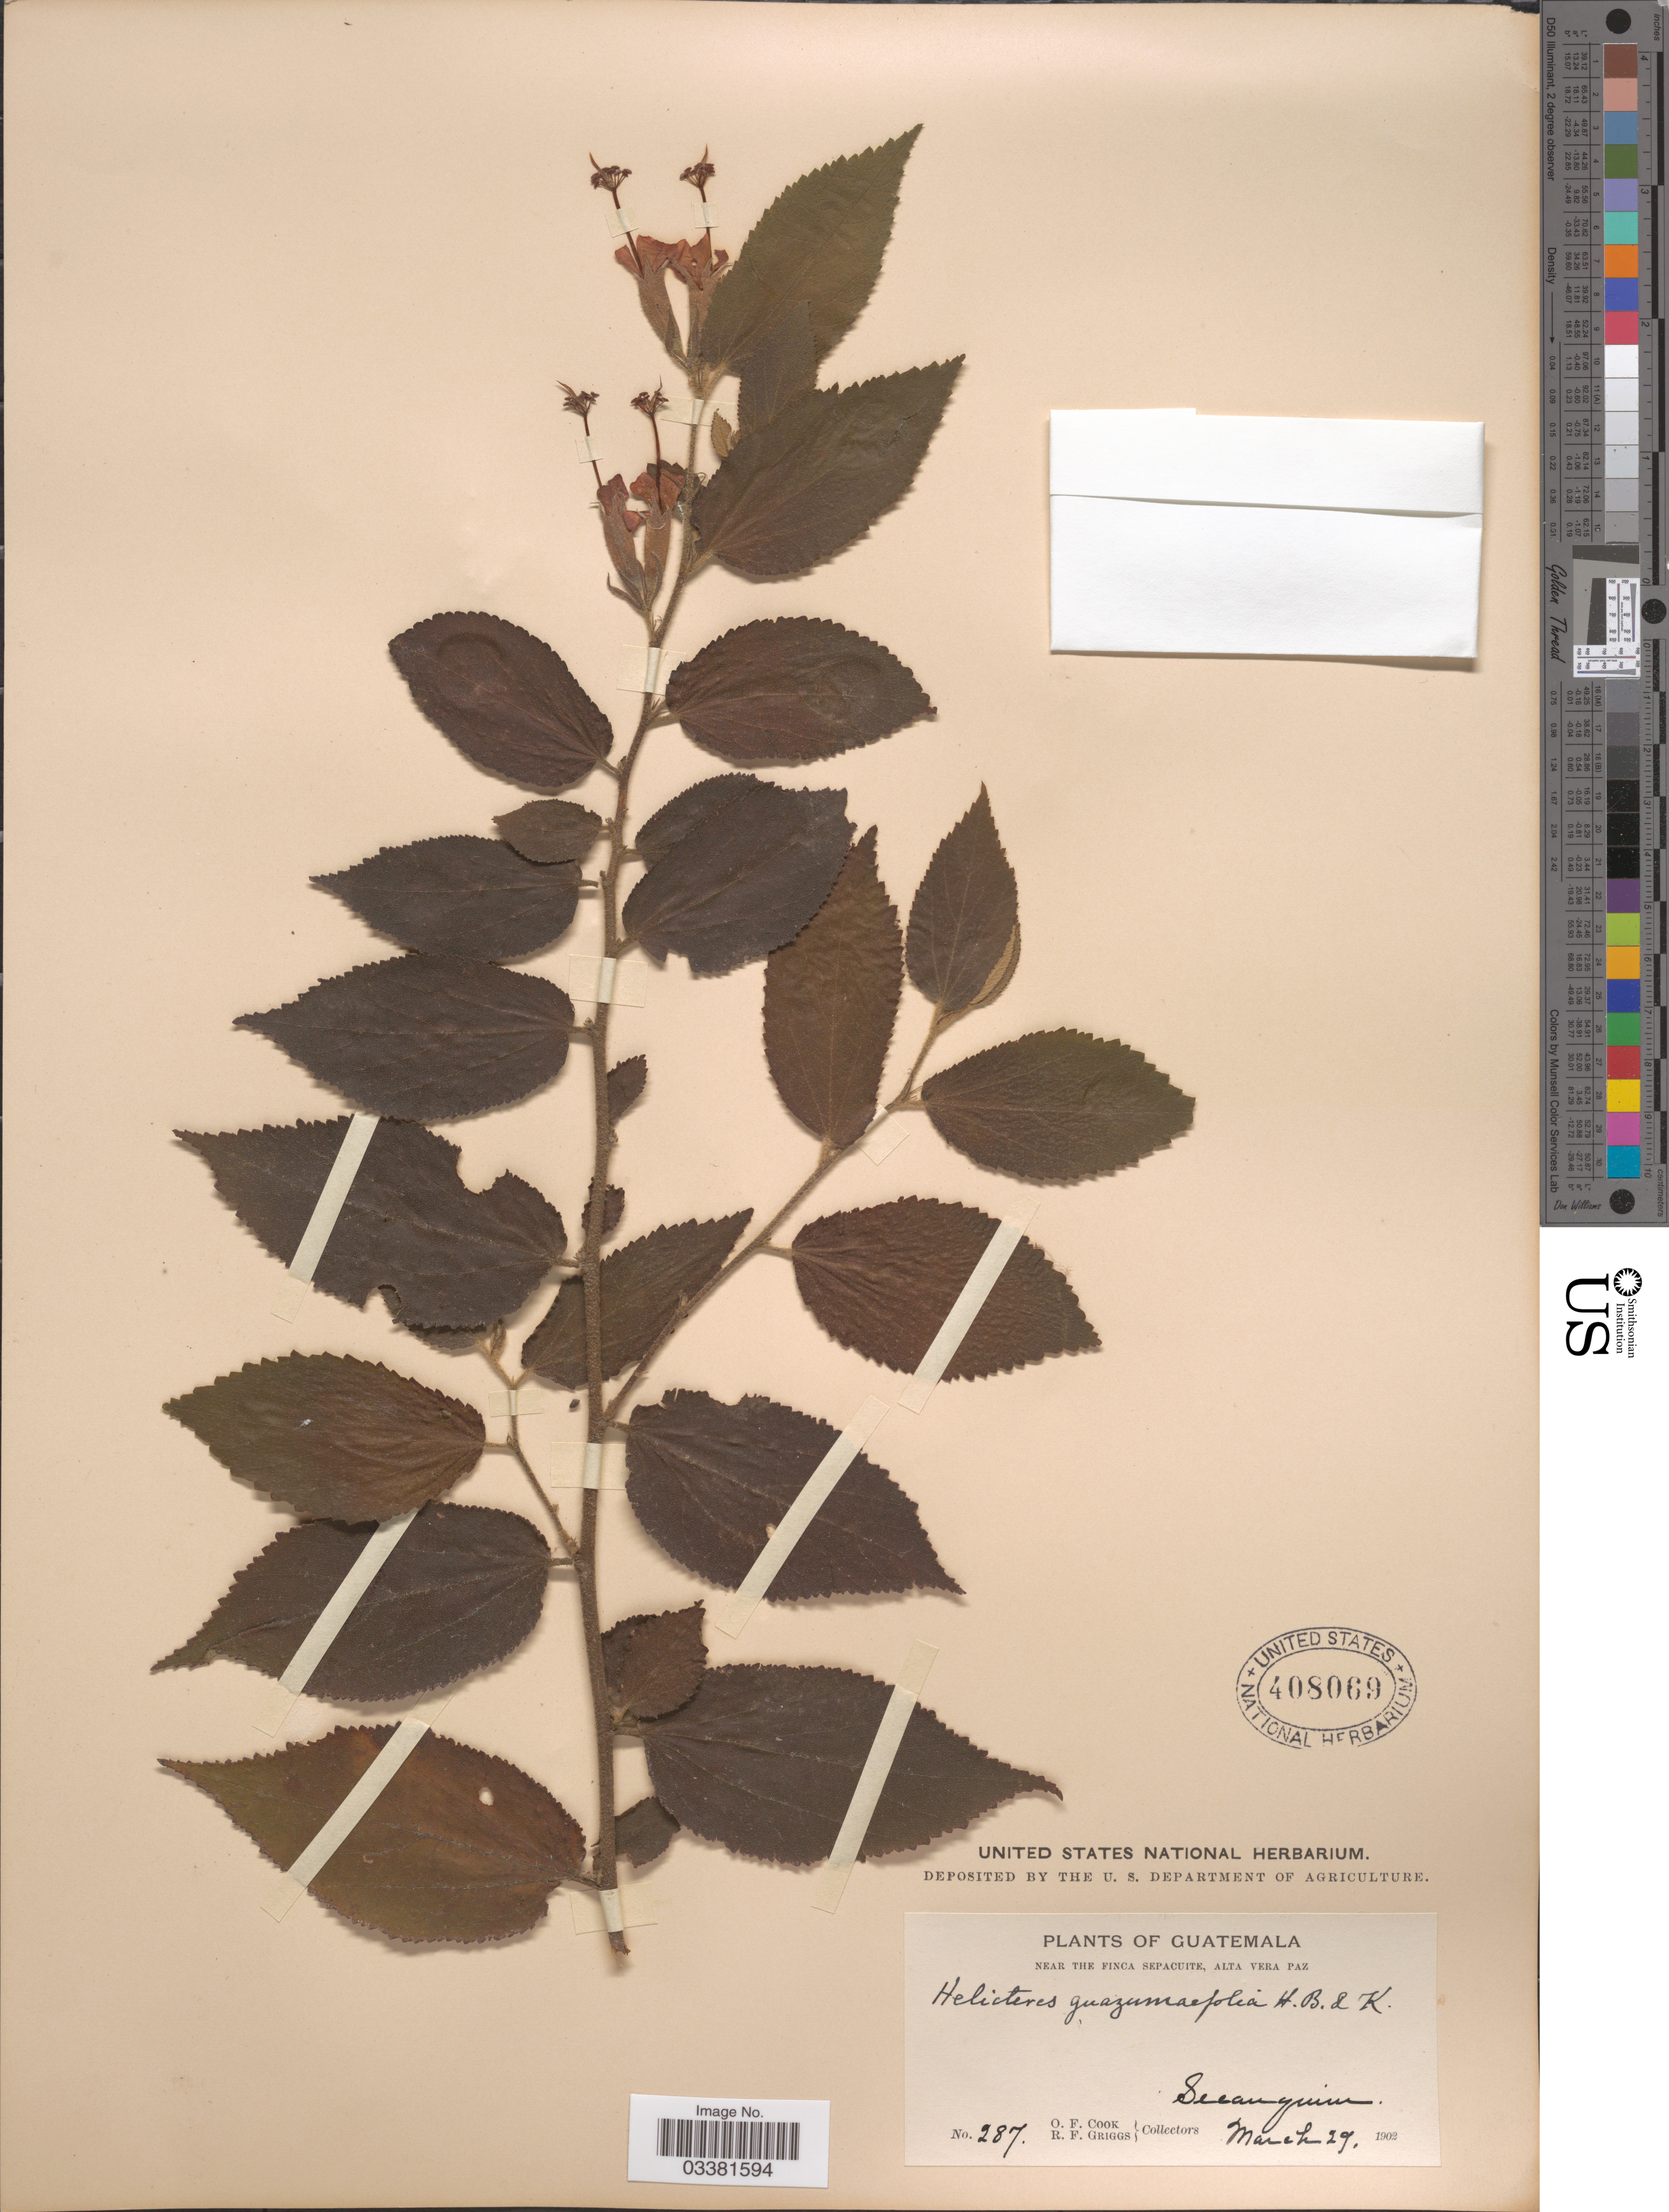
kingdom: Plantae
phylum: Tracheophyta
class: Magnoliopsida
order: Malvales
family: Malvaceae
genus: Helicteres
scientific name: Helicteres guazumifolia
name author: Kunth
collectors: O. F. Cook & R. F. Griggs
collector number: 287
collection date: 1902-03-29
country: Guatemala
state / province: Alta Verapaz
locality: Near the Finca Sepacuite. Secanquim.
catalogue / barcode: US 408069